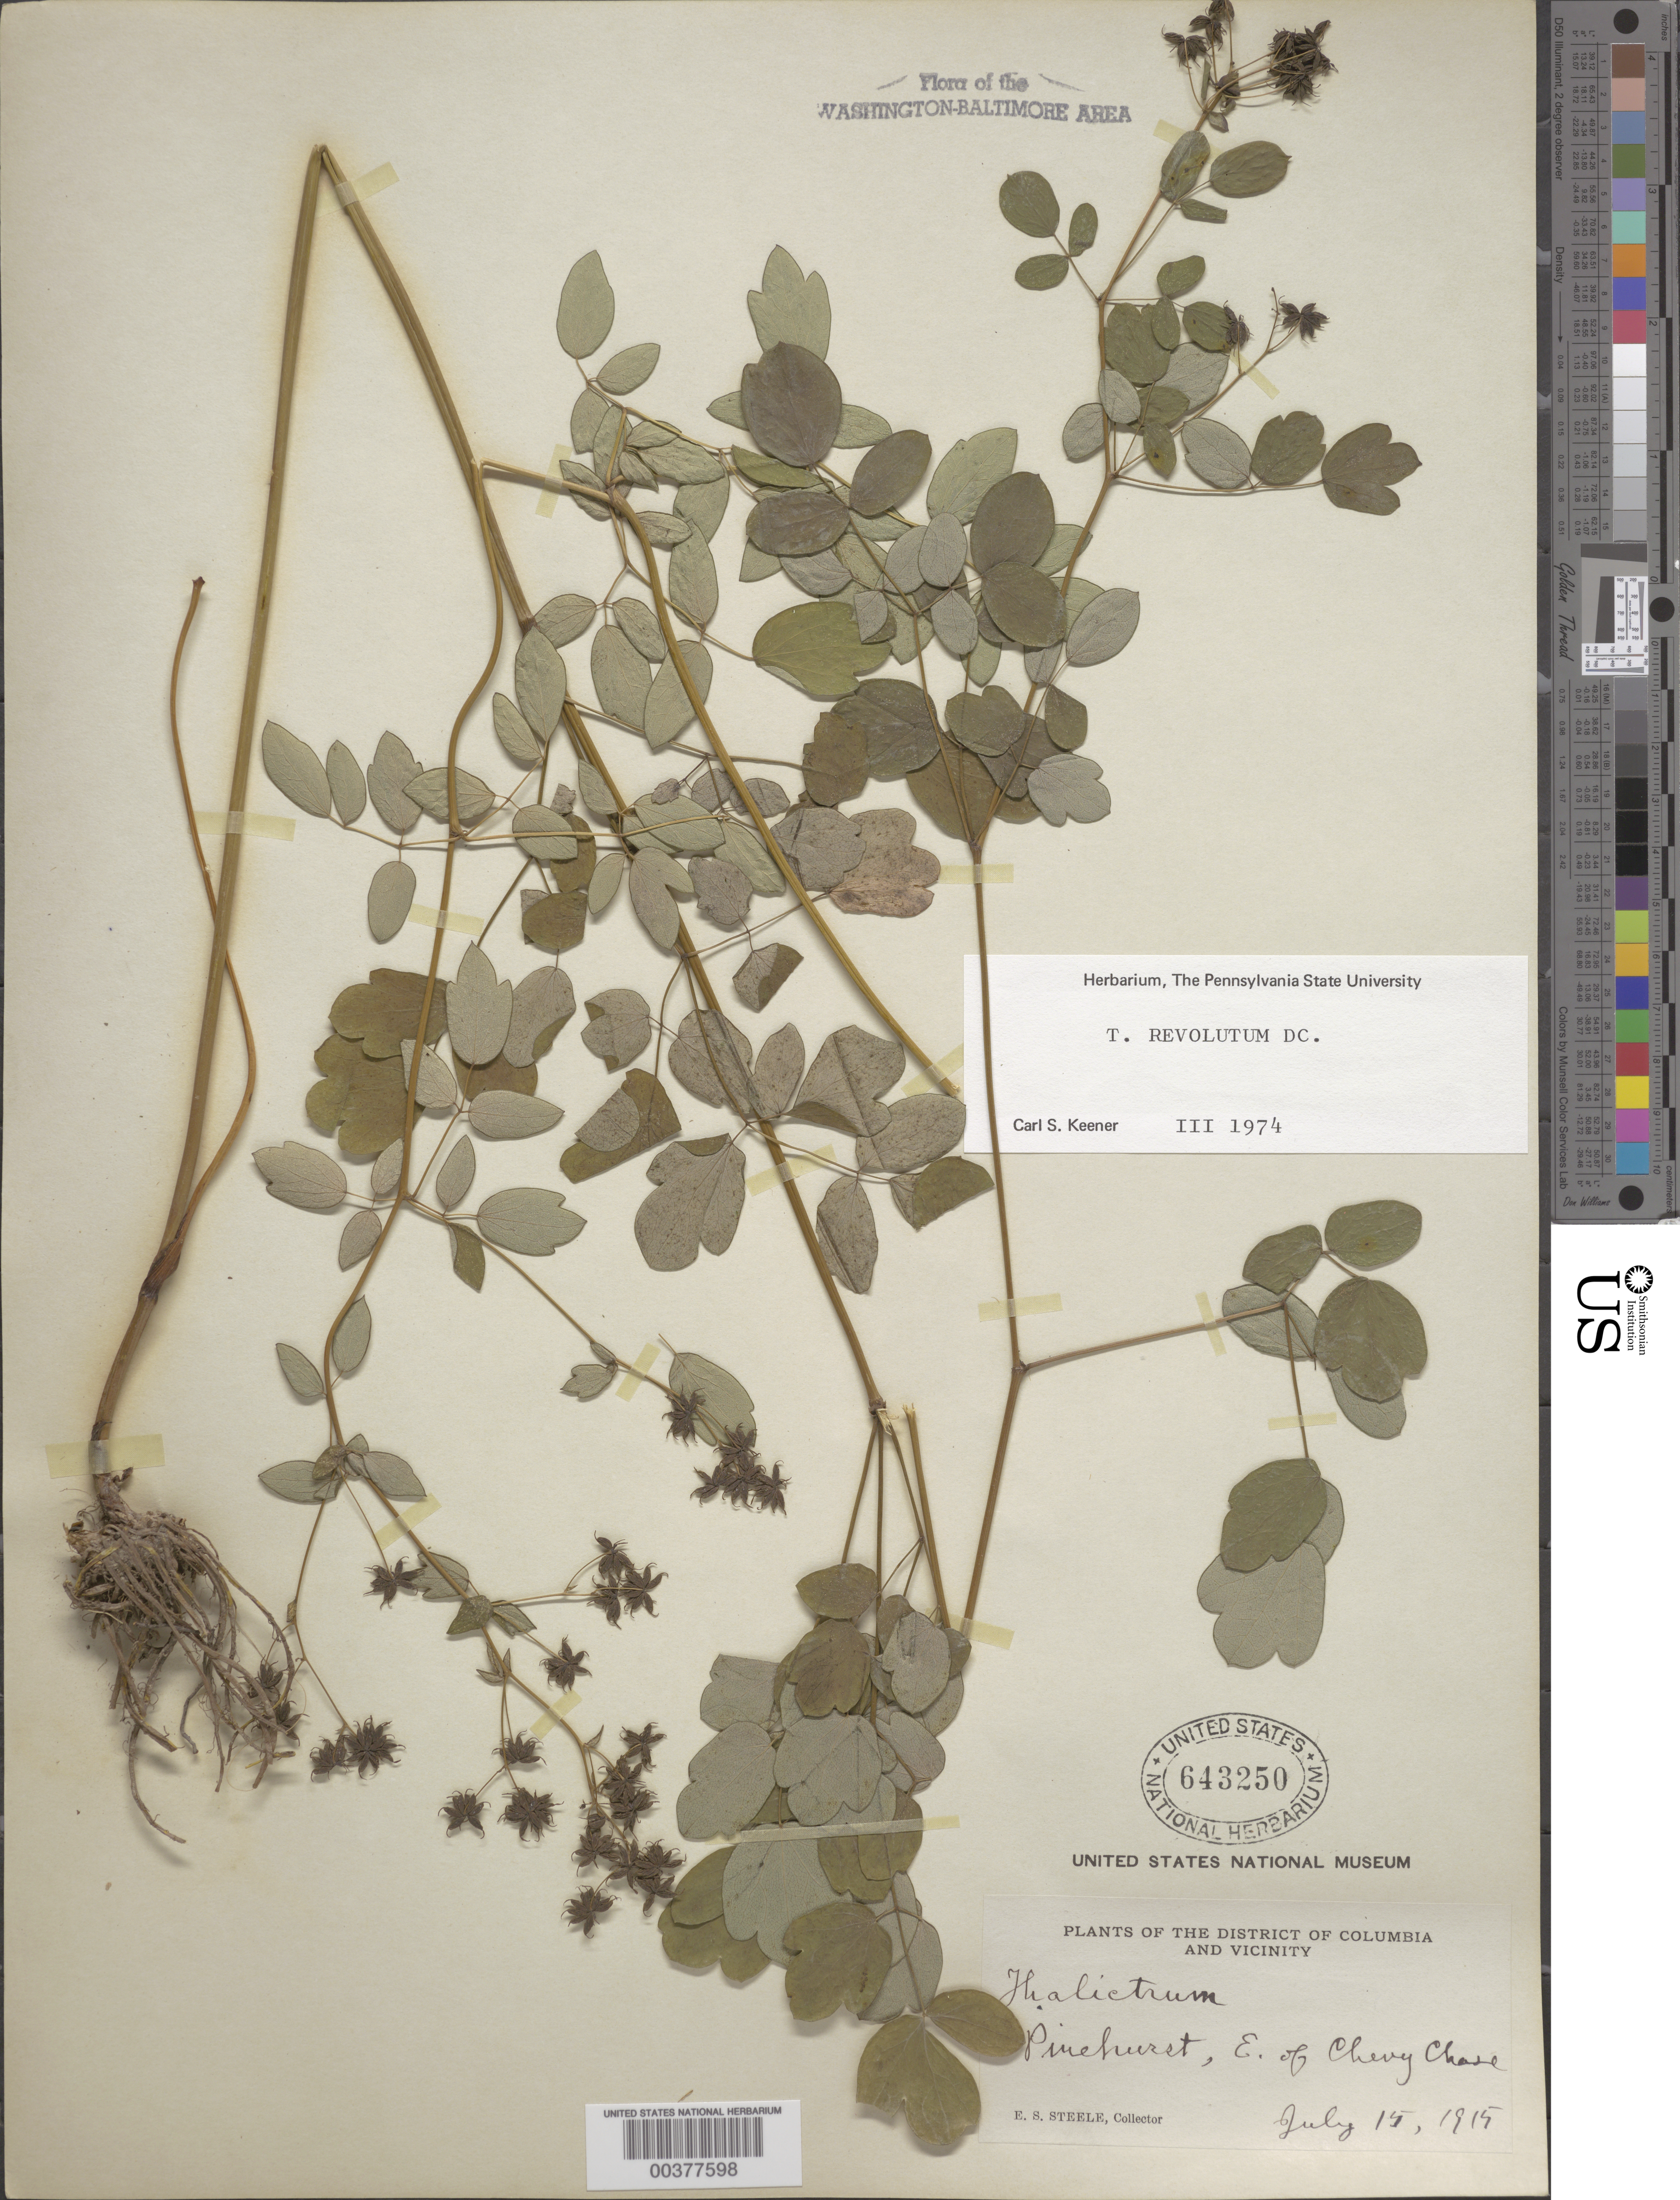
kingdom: Plantae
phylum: Tracheophyta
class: Magnoliopsida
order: Ranunculales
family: Ranunculaceae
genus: Thalictrum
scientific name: Thalictrum amphibolum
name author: Greene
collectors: E. Steele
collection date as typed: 15 Jul 1915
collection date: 1915-07-15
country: United States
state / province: Maryland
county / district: Montgomery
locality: Pinehurst, east of Chevy Chase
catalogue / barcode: US 643250